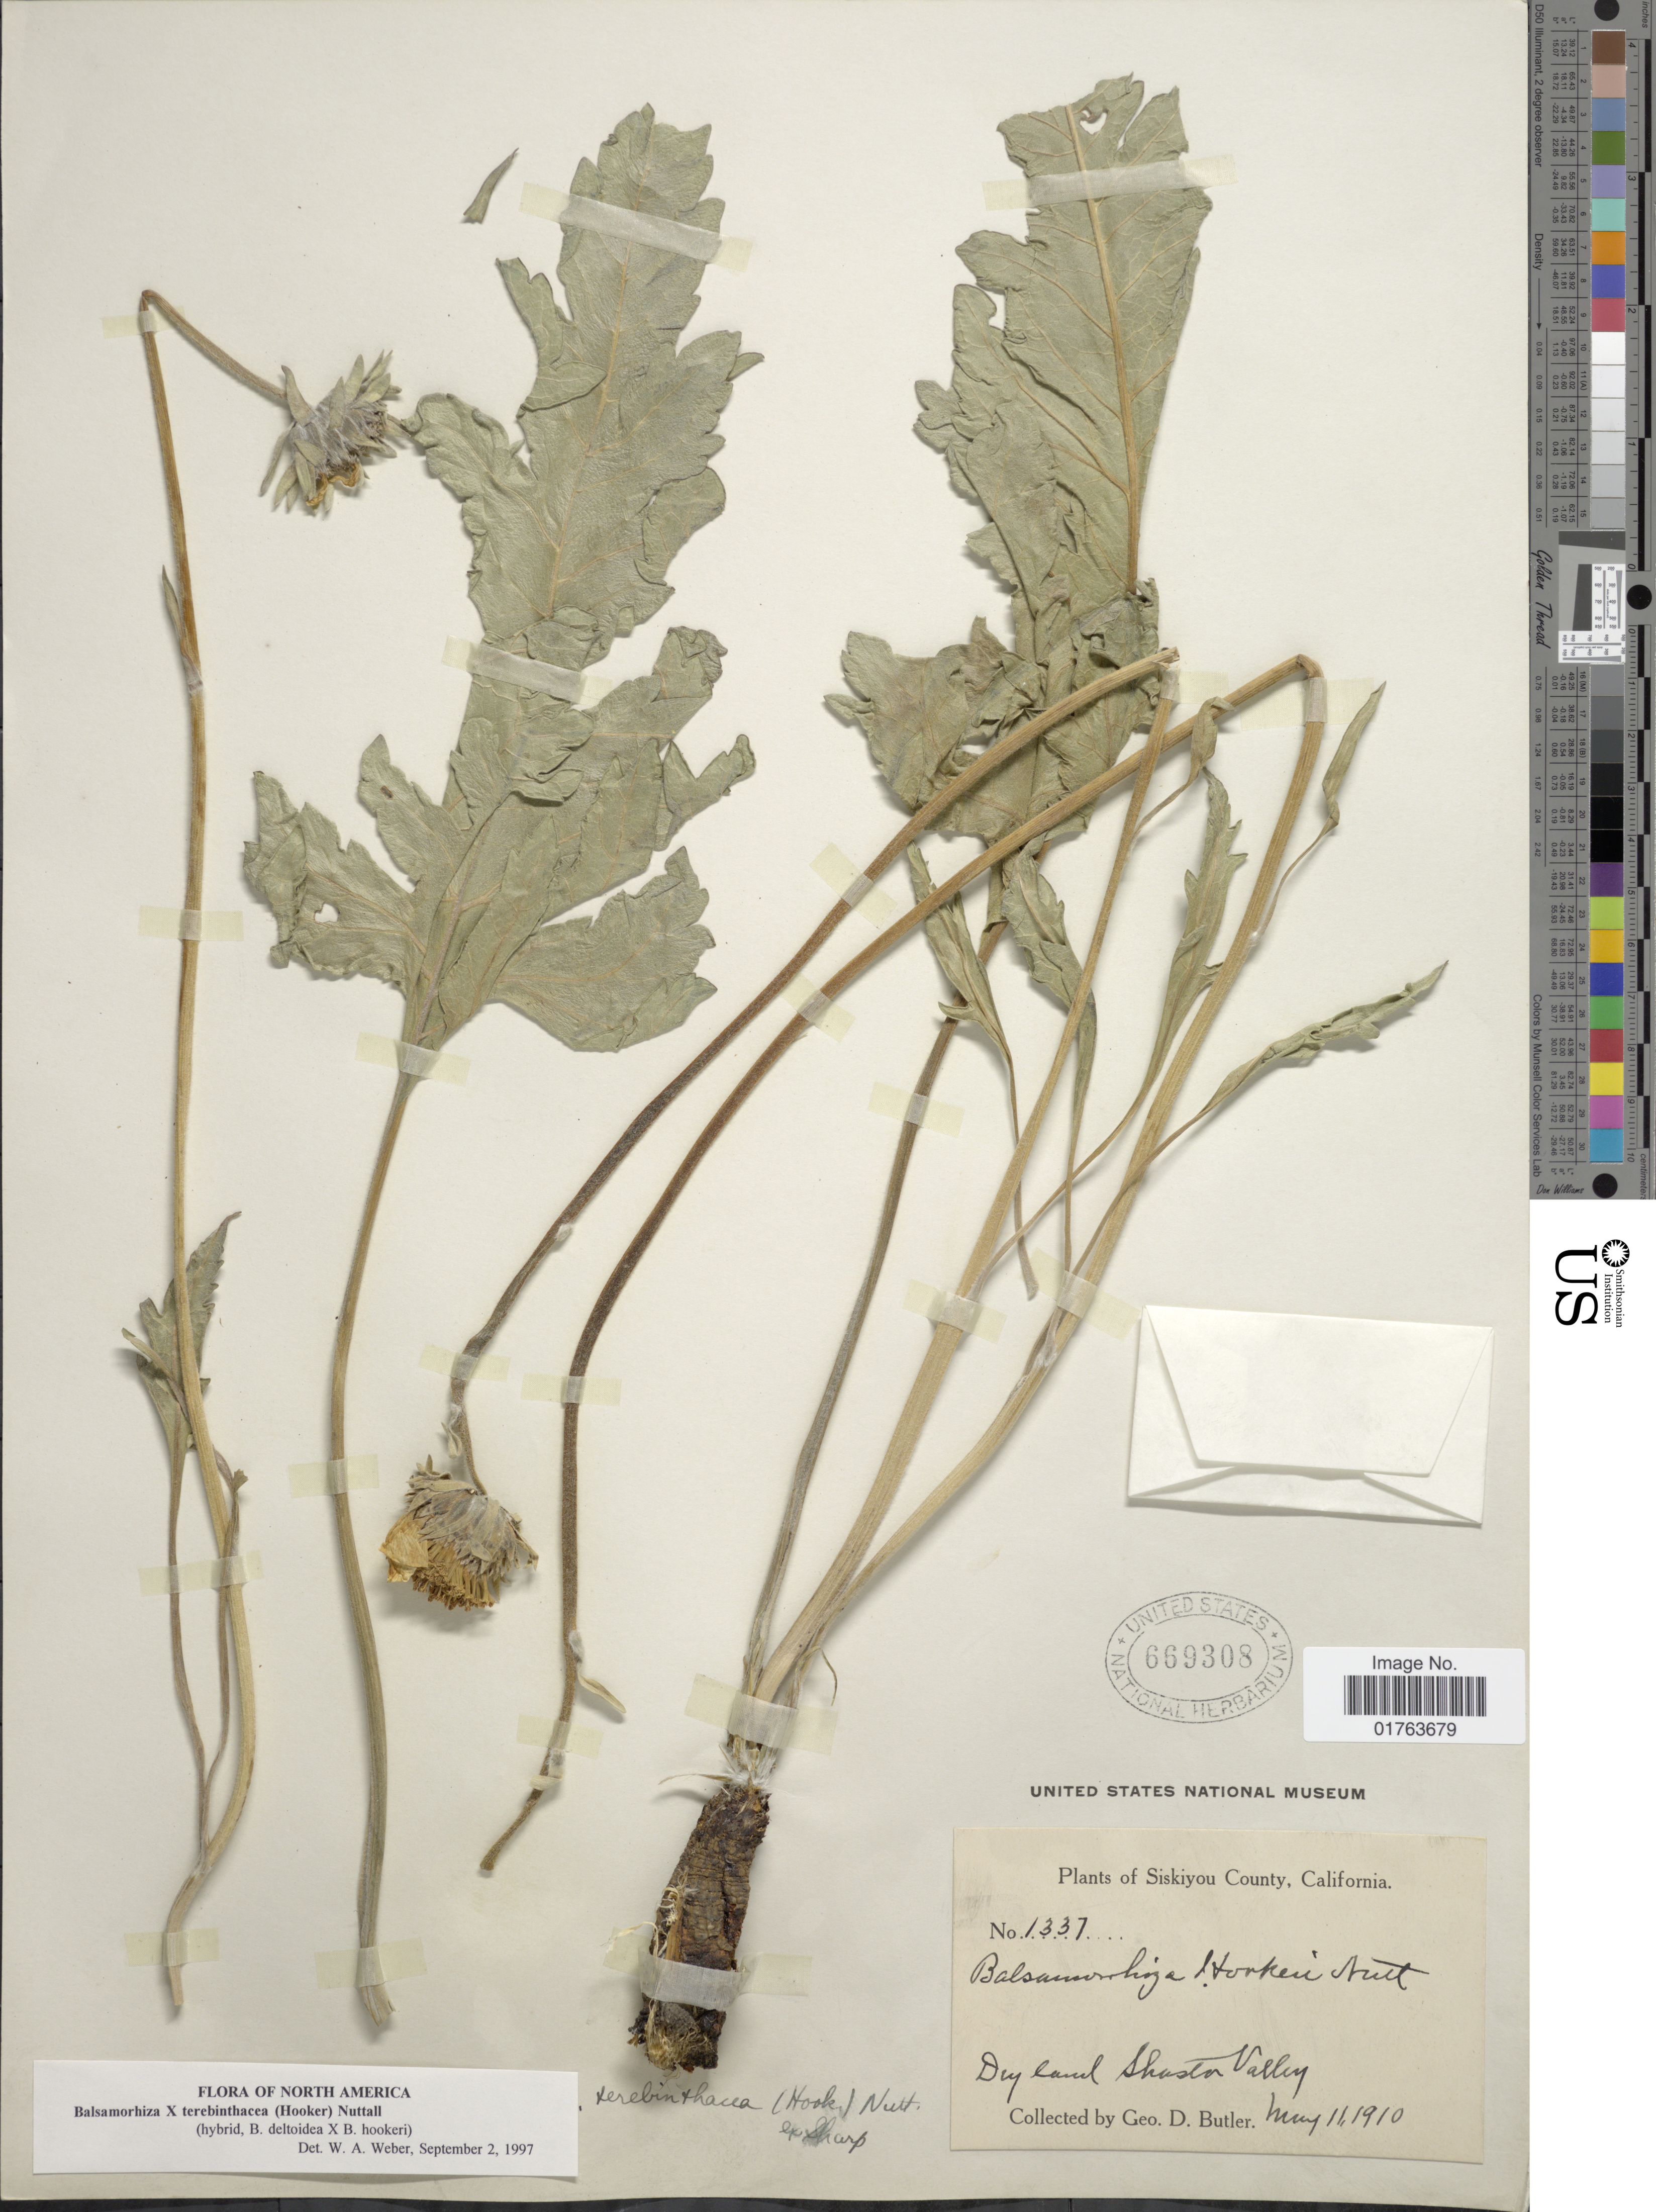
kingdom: Plantae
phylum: Tracheophyta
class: Magnoliopsida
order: Asterales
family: Asteraceae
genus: Balsamorhiza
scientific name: Balsamorhiza terebinthacea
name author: (Hook.) Nutt.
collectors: G. D. Butler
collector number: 1337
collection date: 1910-05-11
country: United States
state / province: California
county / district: Siskiyou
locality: Siskiyou County, Dry land Shasta Valley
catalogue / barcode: US 669308